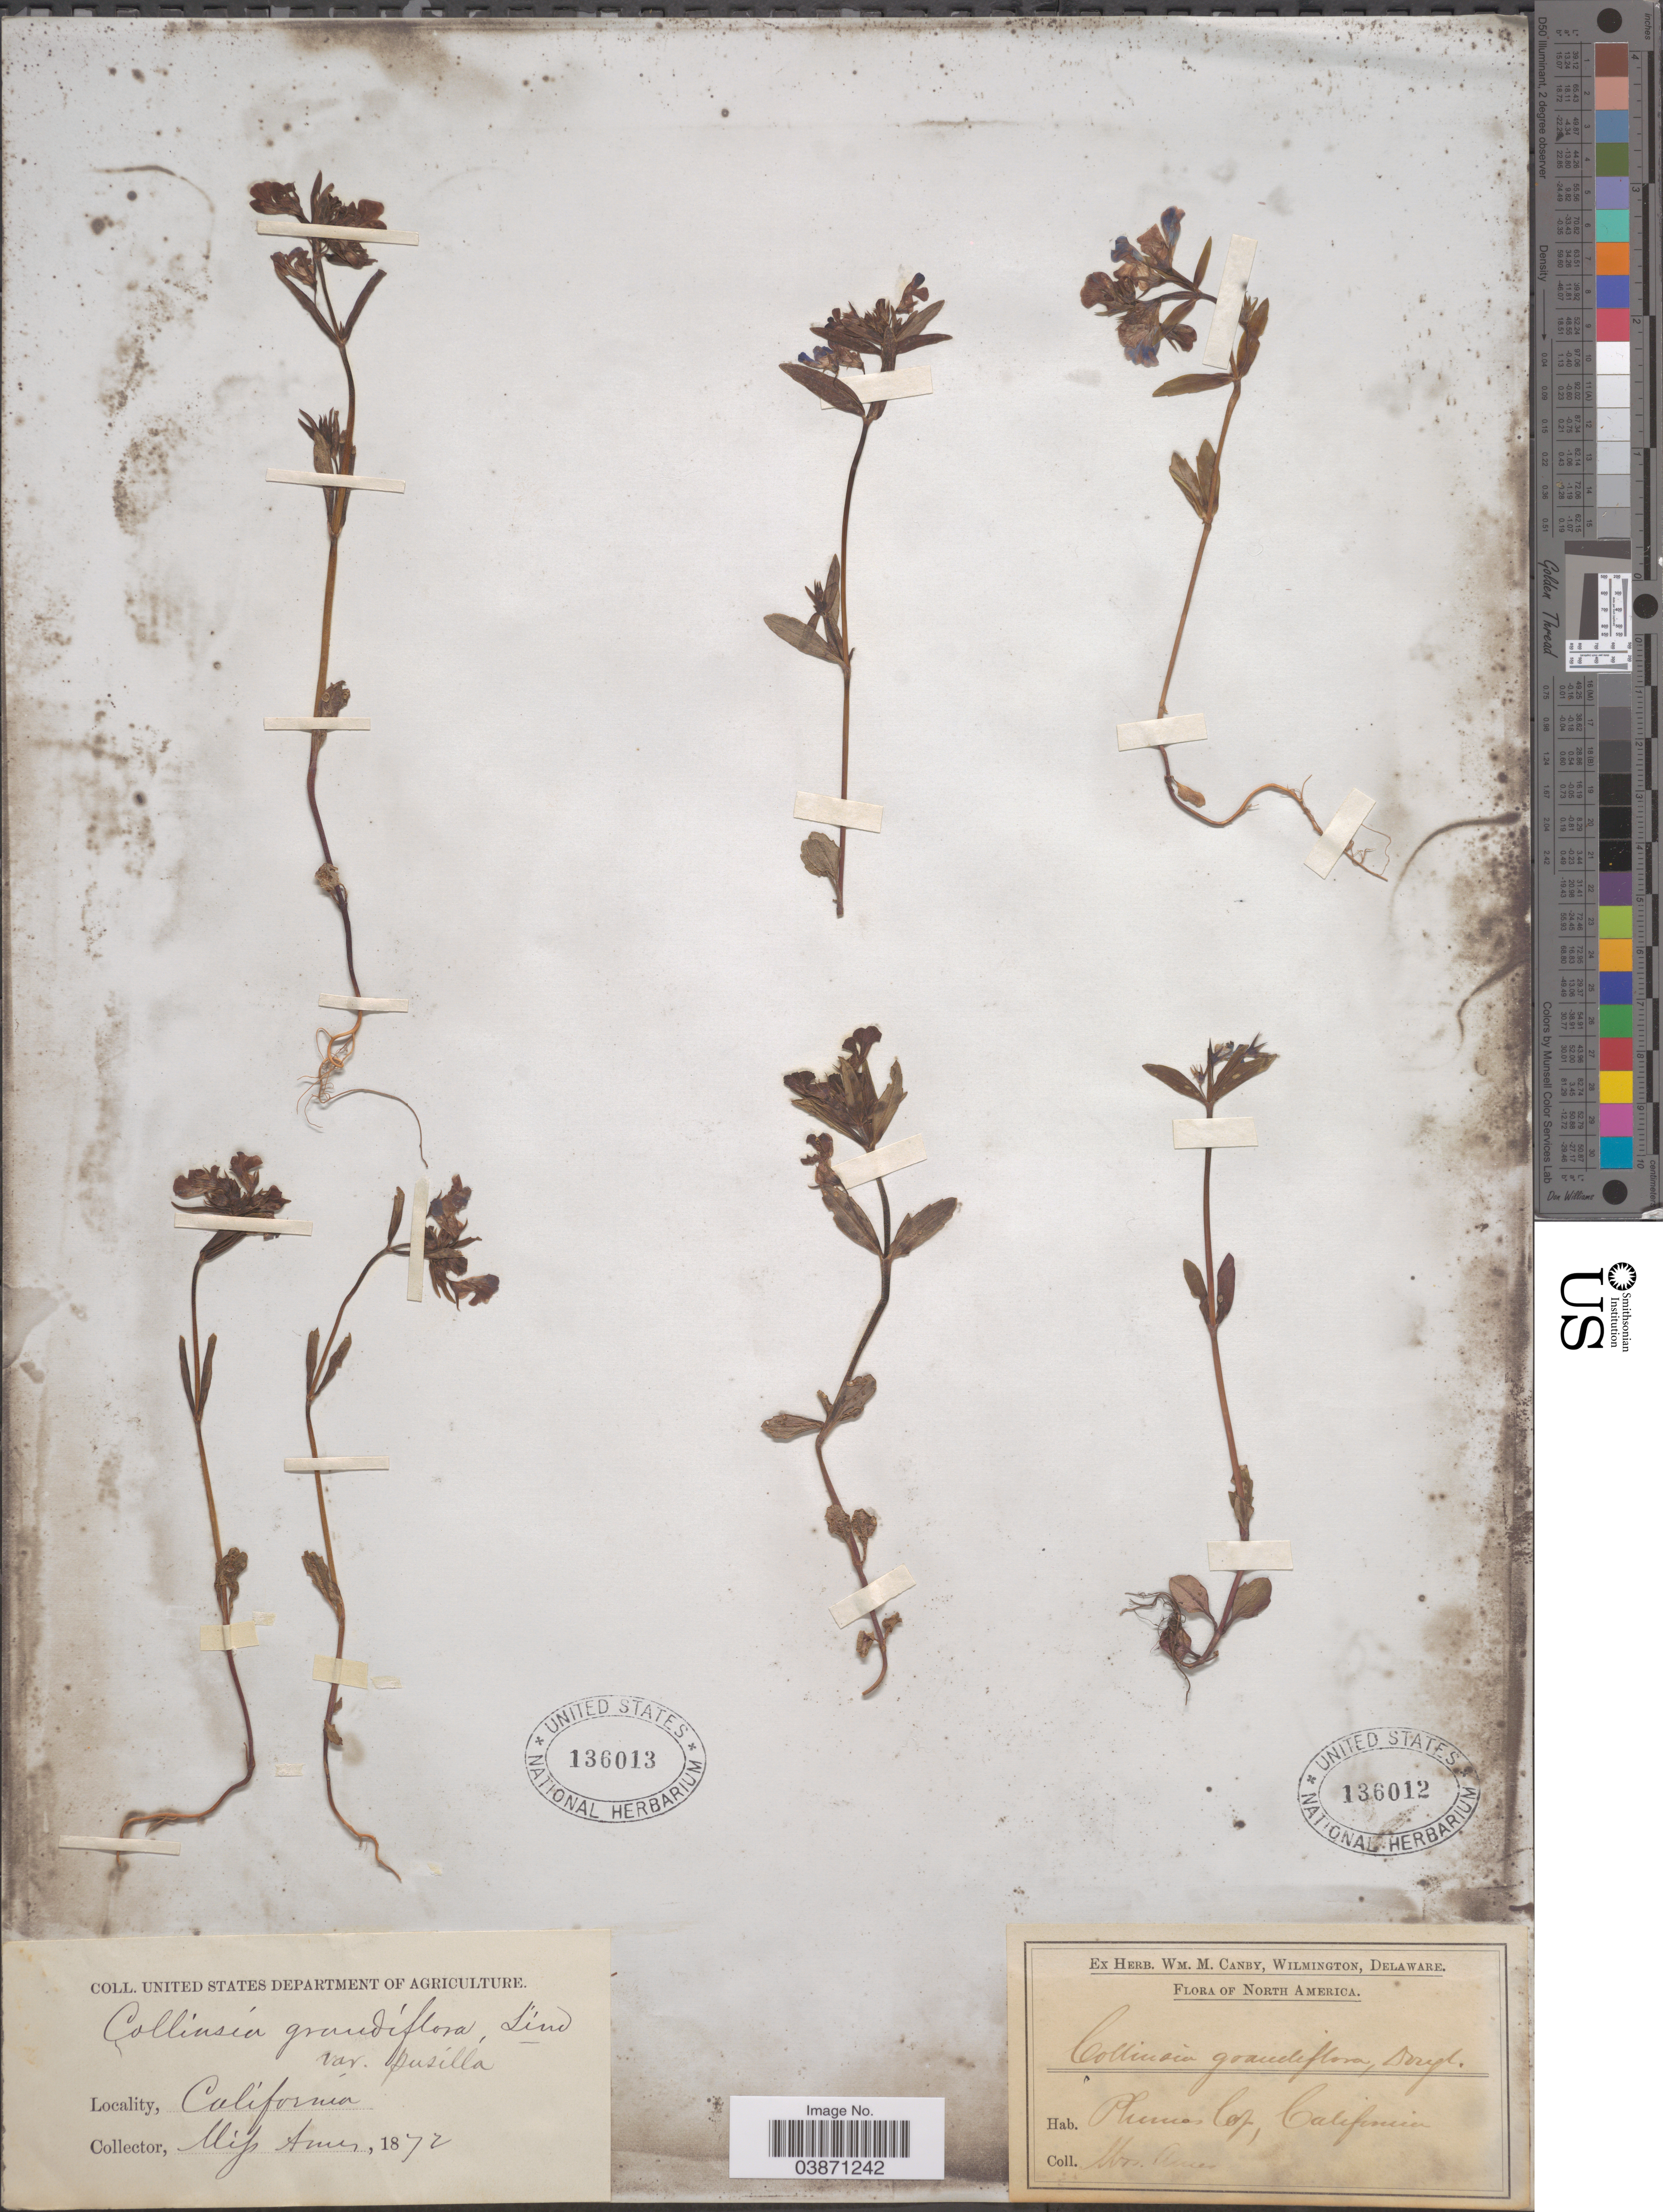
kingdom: Plantae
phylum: Tracheophyta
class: Magnoliopsida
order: Lamiales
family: Plantaginaceae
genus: Collinsia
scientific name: Collinsia parviflora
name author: Douglas ex Lindl.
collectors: M. Ames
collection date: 1872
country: United States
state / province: California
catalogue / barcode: US 136013